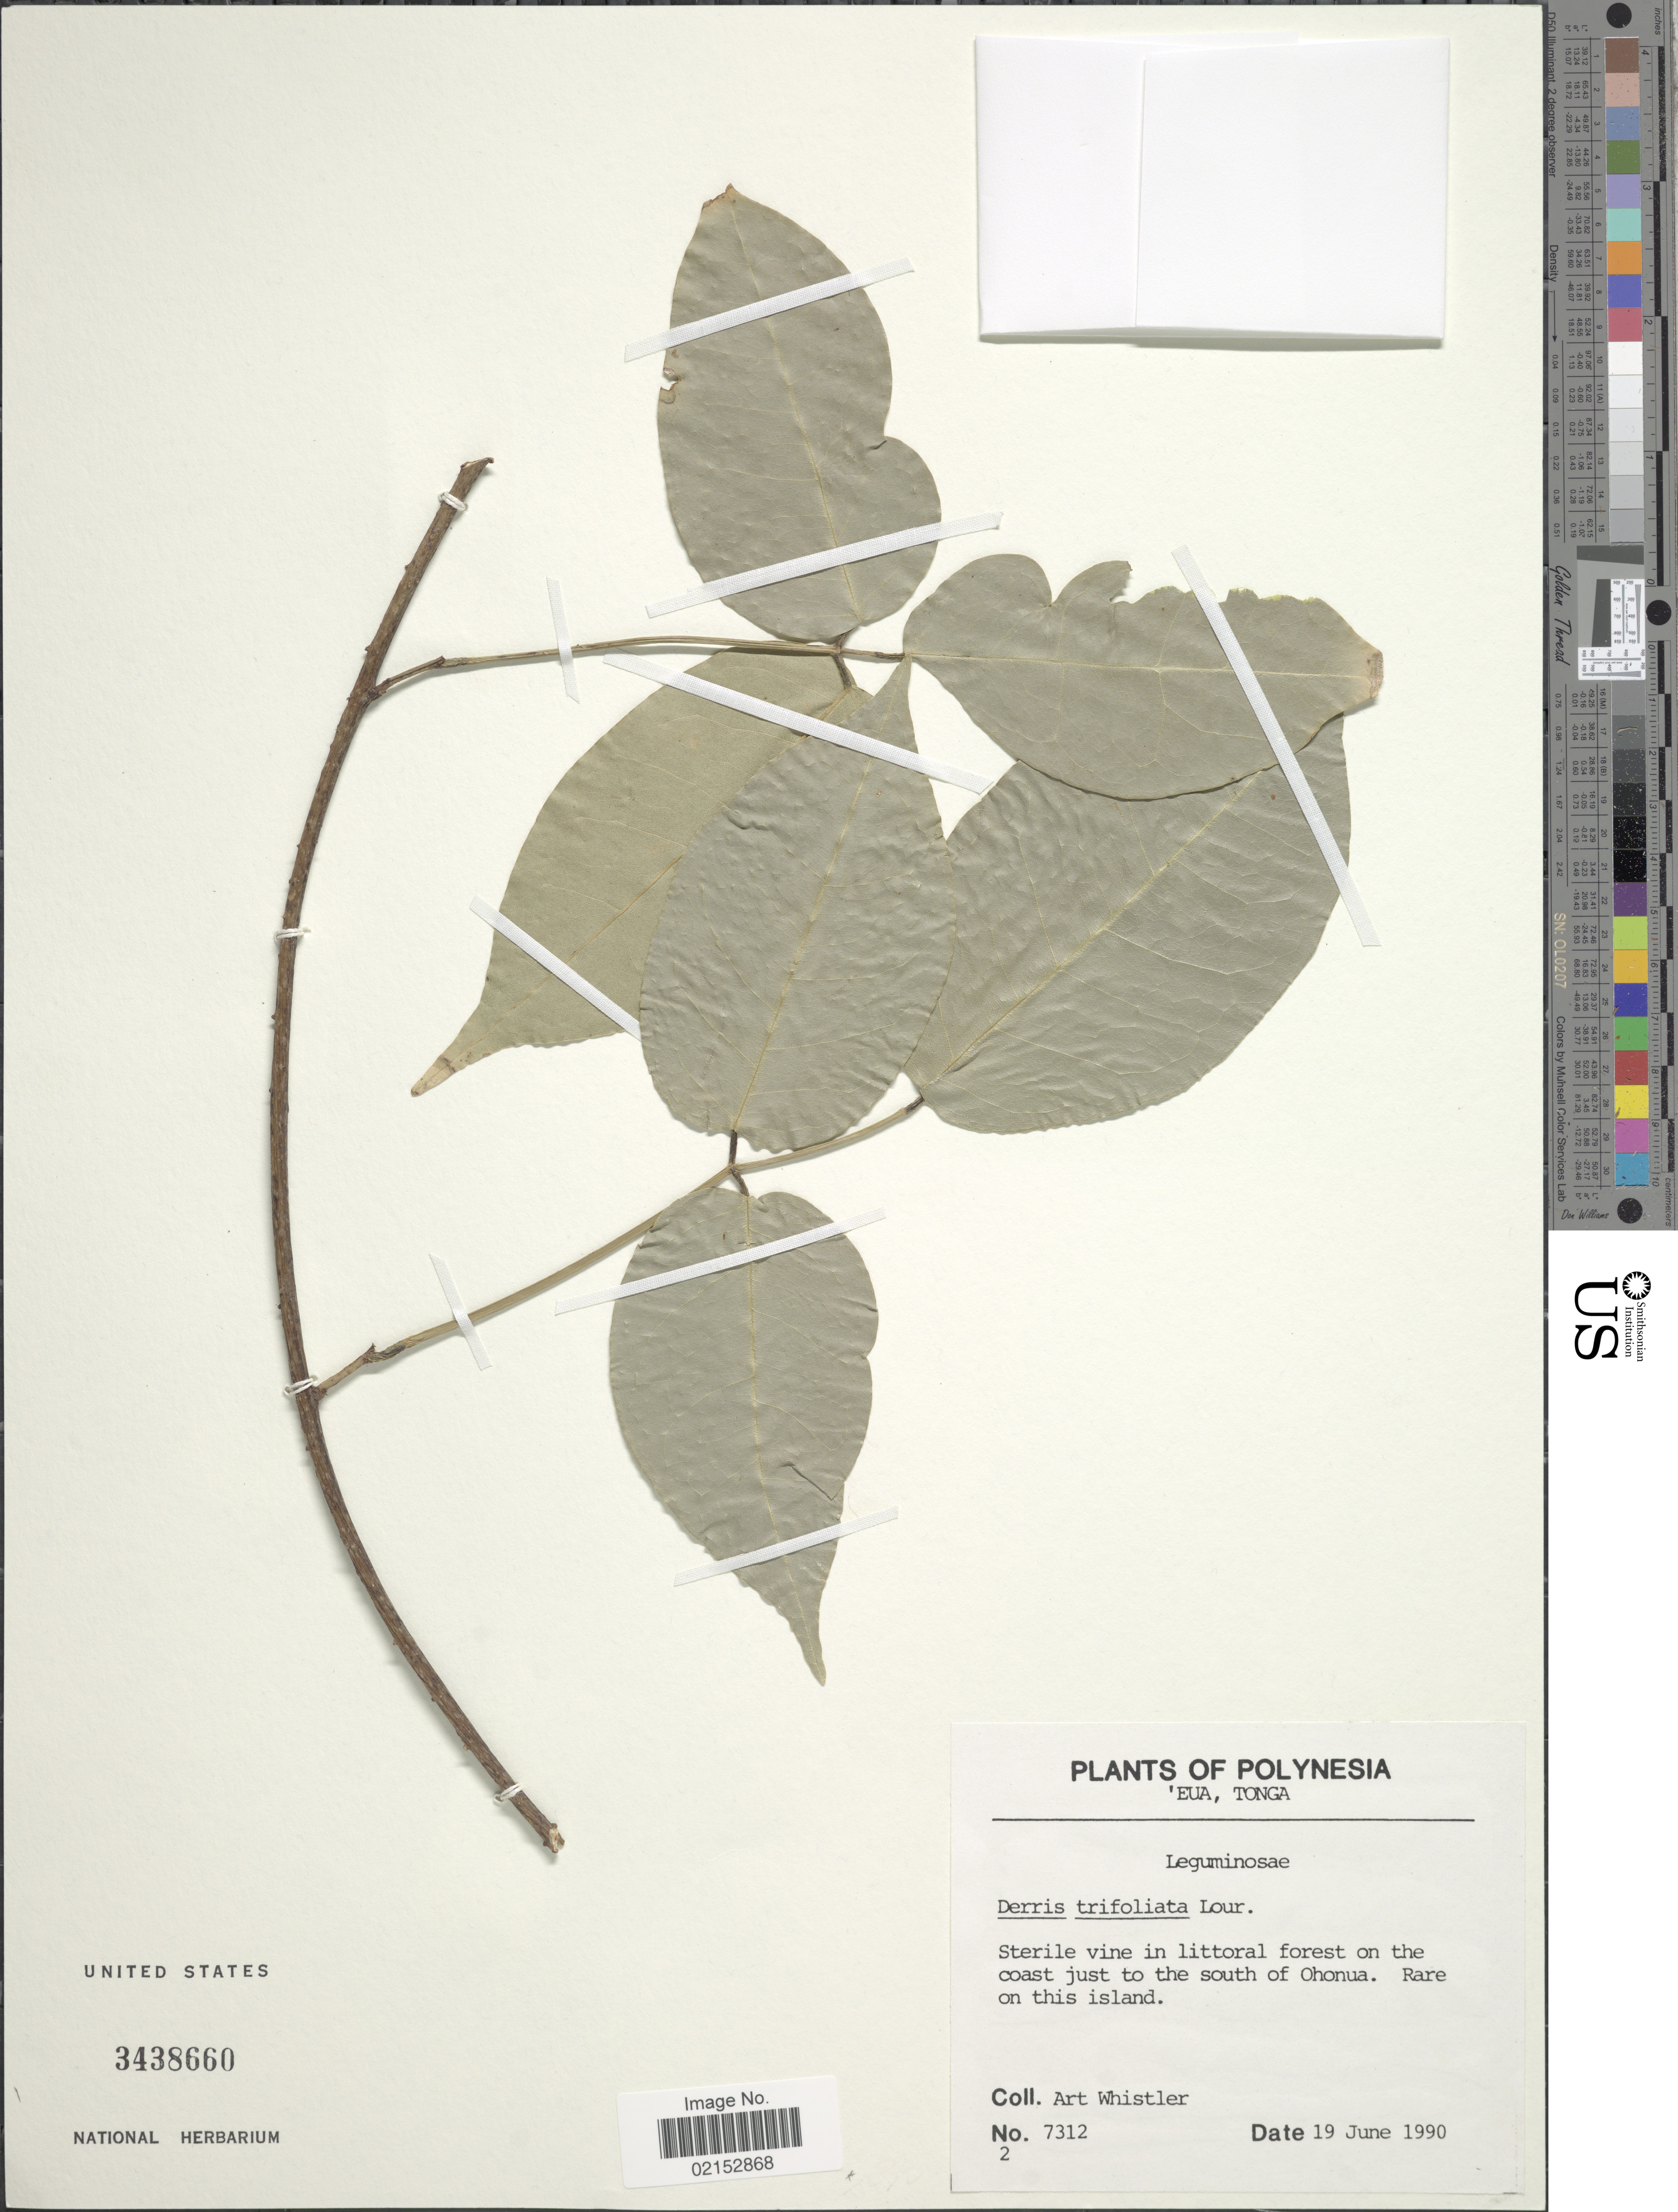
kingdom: Plantae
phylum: Tracheophyta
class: Magnoliopsida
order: Fabales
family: Fabaceae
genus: Derris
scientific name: Derris trifoliata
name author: Lour.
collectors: A. Whistler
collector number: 7312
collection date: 1990-06-19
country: Tonga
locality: Polynesia, Eua, south of Ohonua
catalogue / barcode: US 3438660